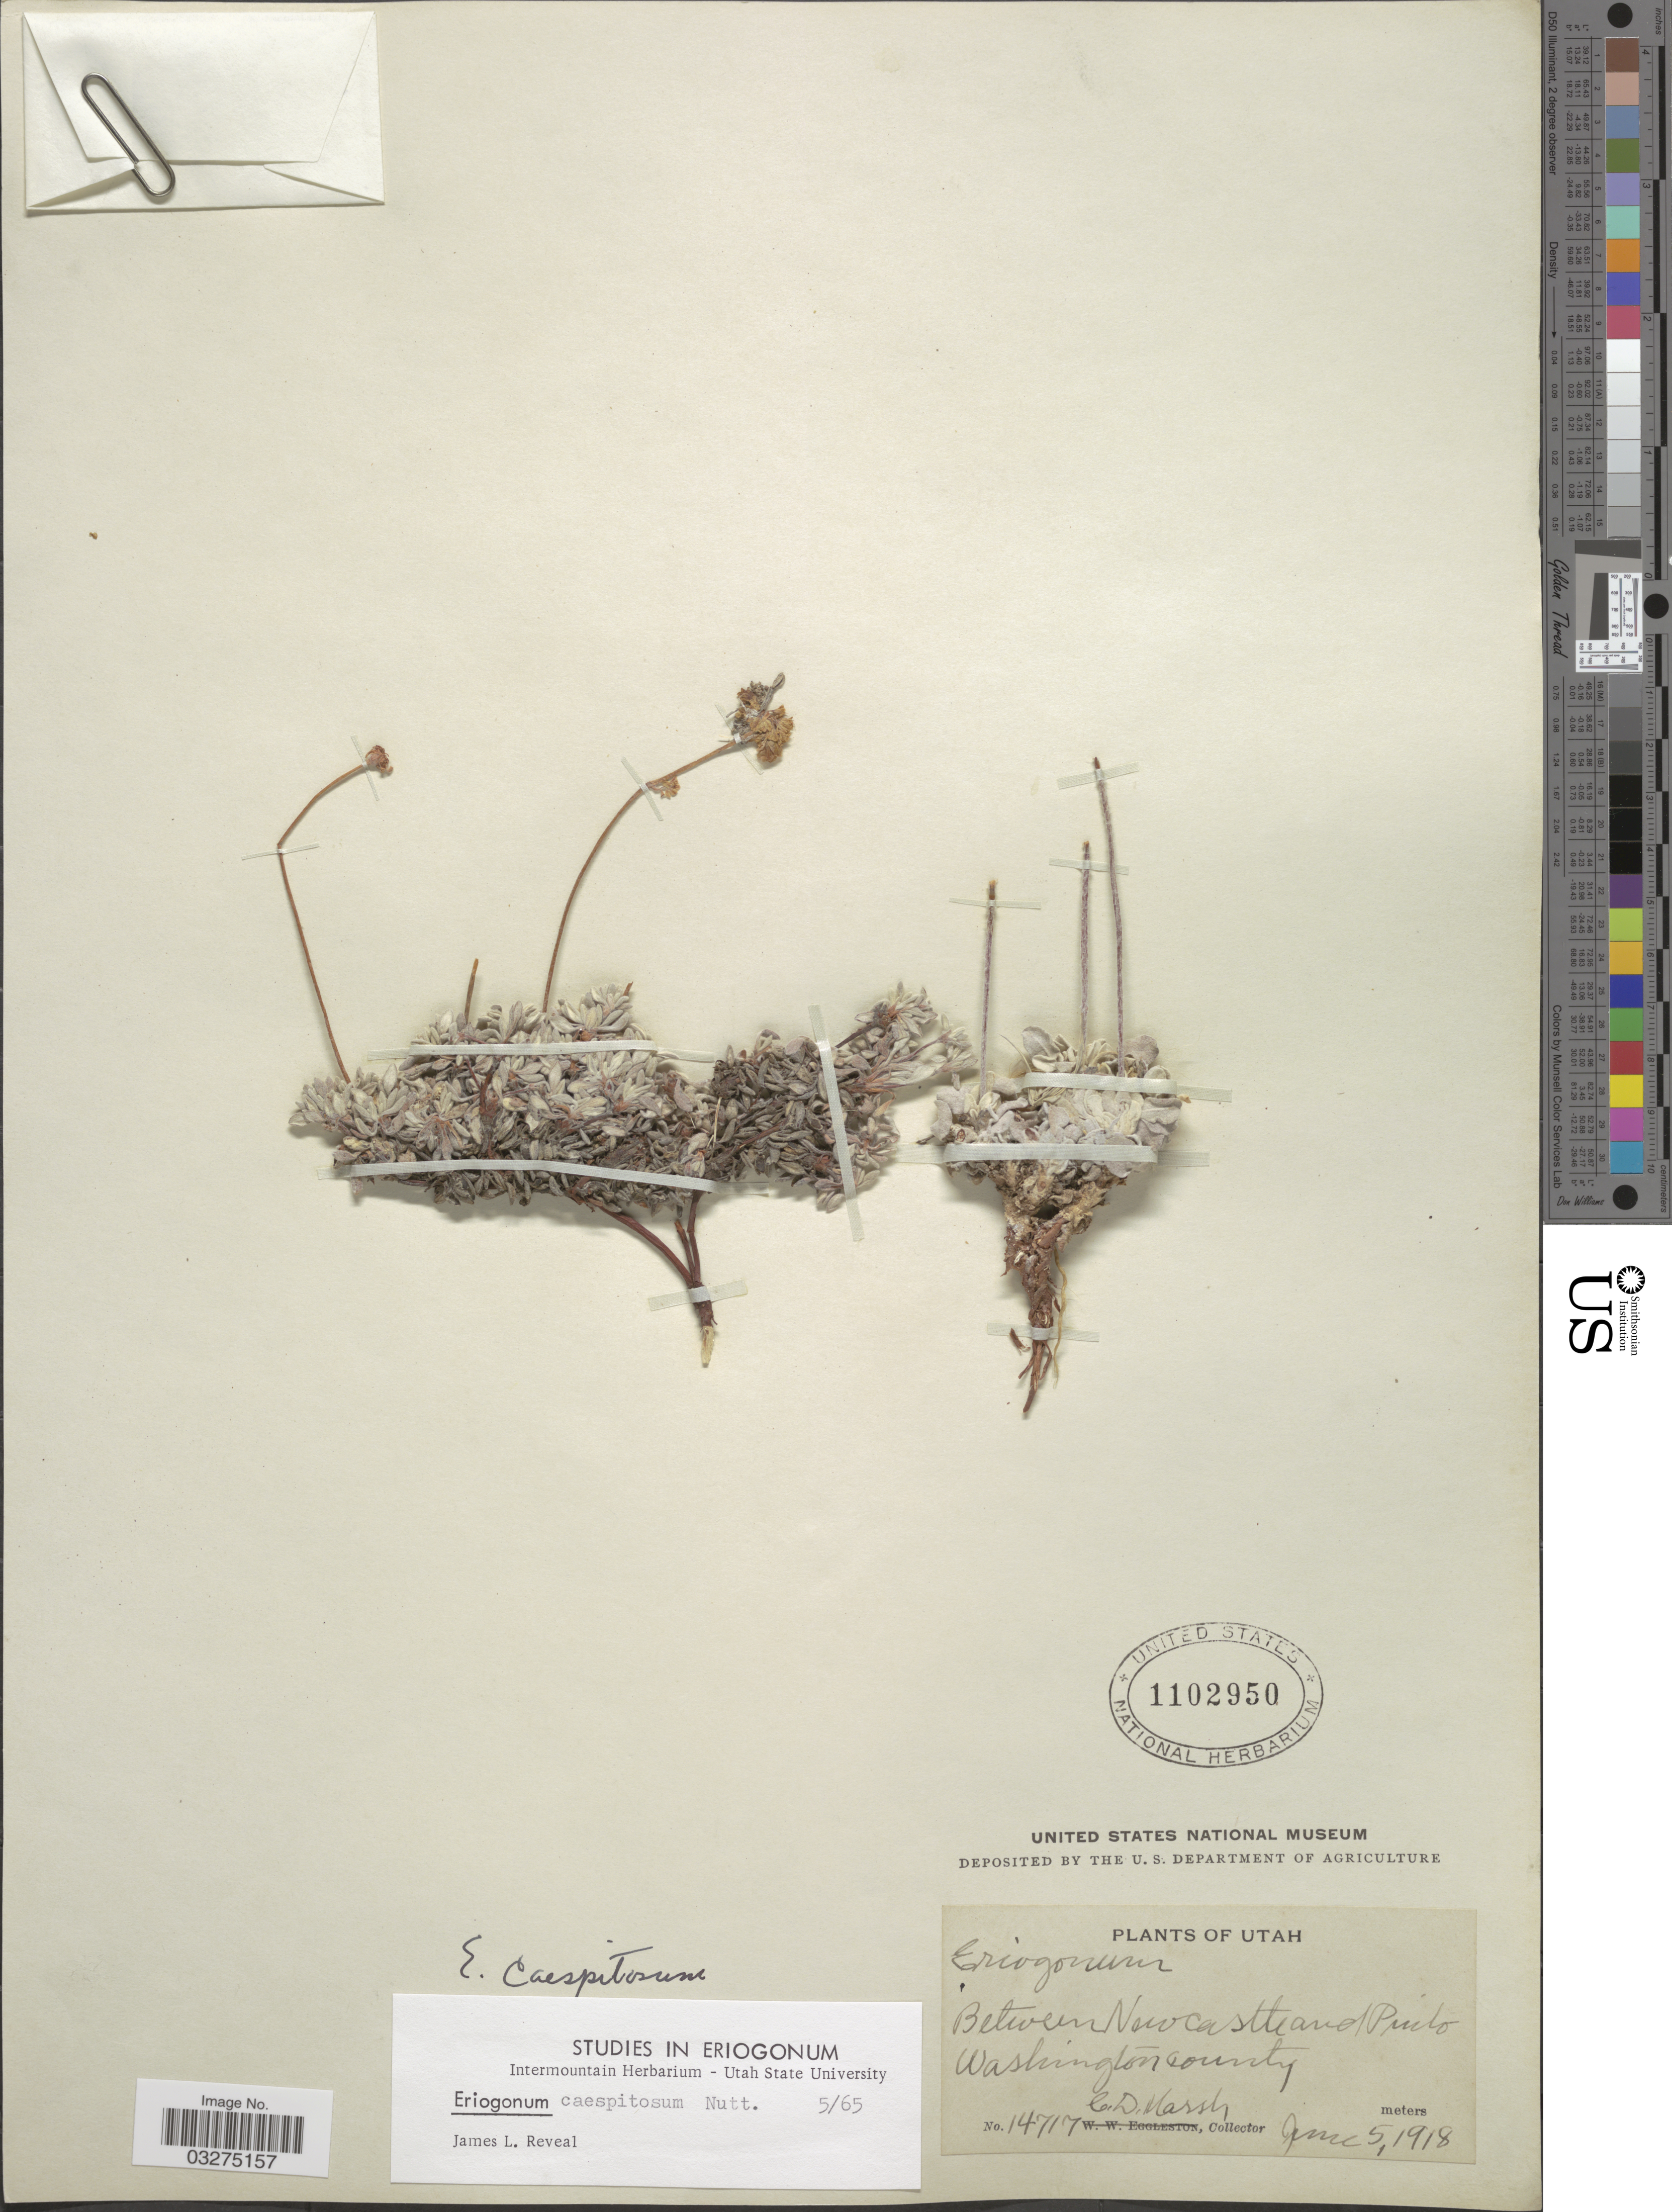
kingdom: Plantae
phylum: Tracheophyta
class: Magnoliopsida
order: Caryophyllales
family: Polygonaceae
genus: Eriogonum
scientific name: Eriogonum caespitosum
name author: Nutt.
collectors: C. D. Marsh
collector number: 14717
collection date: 1918-06-05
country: United States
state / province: Utah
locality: Between New Castle and Pinto, Washington County.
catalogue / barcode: US 1102950